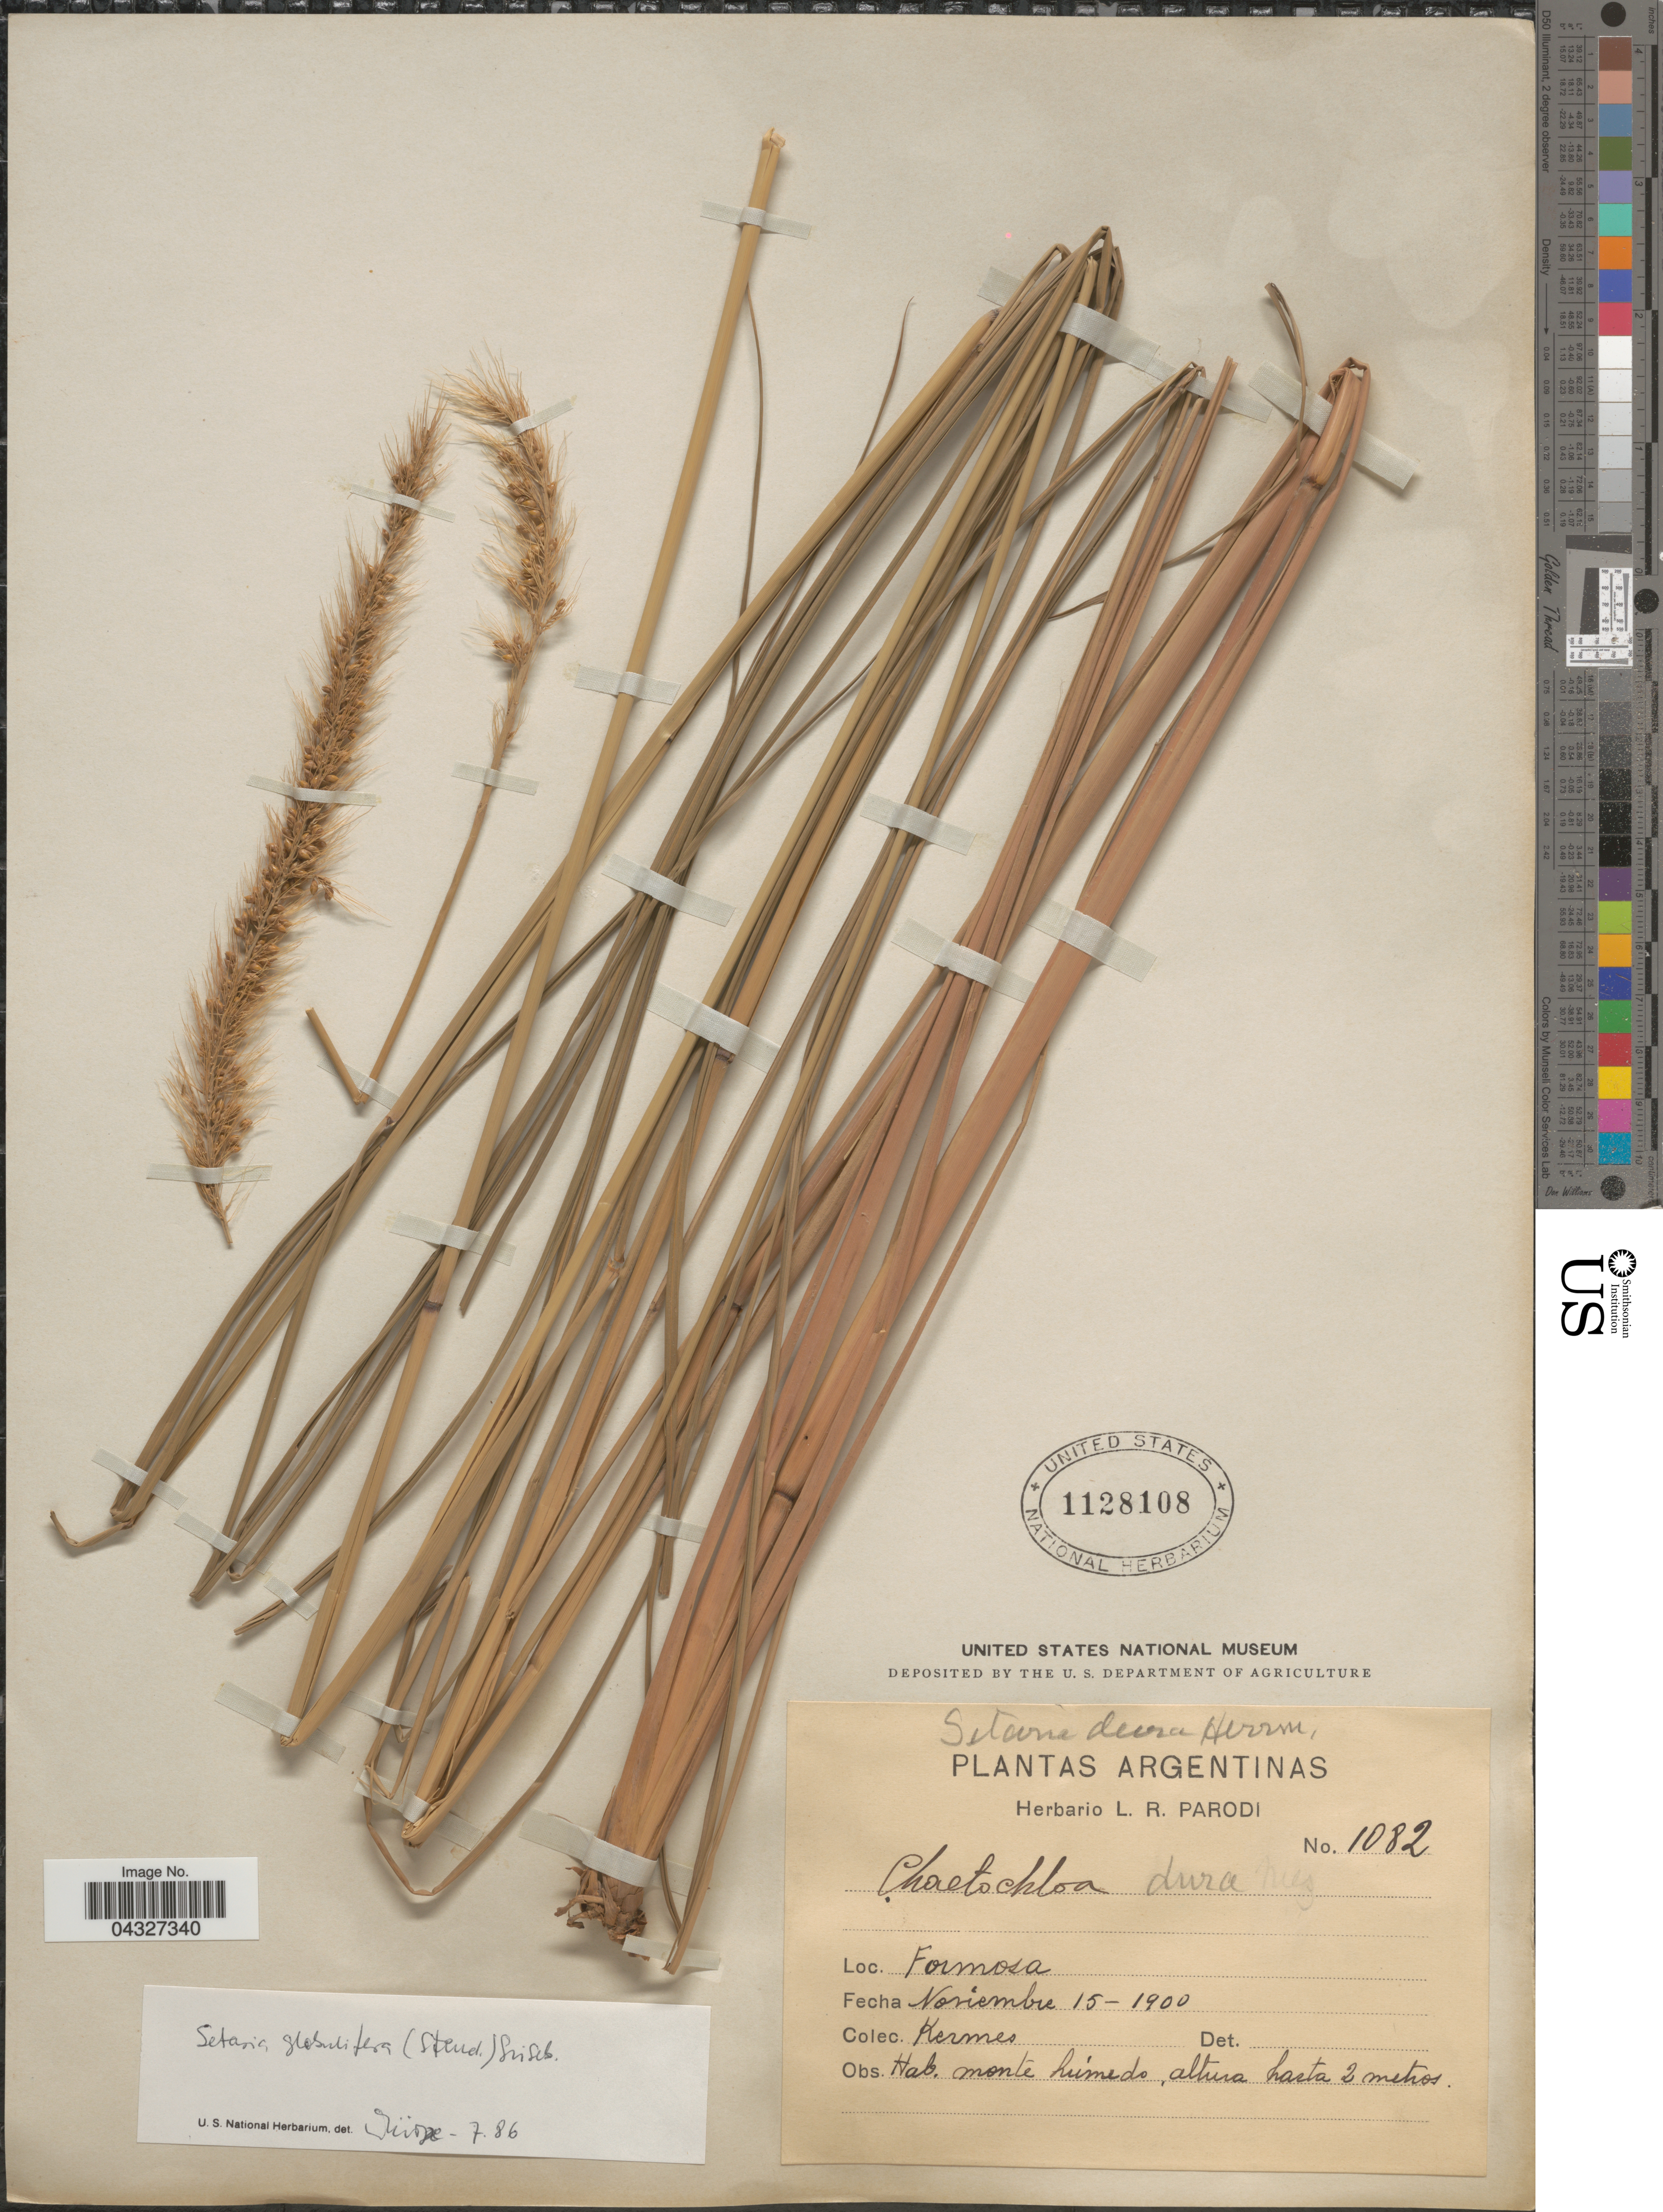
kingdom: Plantae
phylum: Tracheophyta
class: Liliopsida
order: Poales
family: Poaceae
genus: Setaria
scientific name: Setaria globulifera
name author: Griseb.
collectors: Kermes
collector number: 1082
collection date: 1900-11-15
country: Argentina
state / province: Formosa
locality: Formosa.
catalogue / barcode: US 1128108